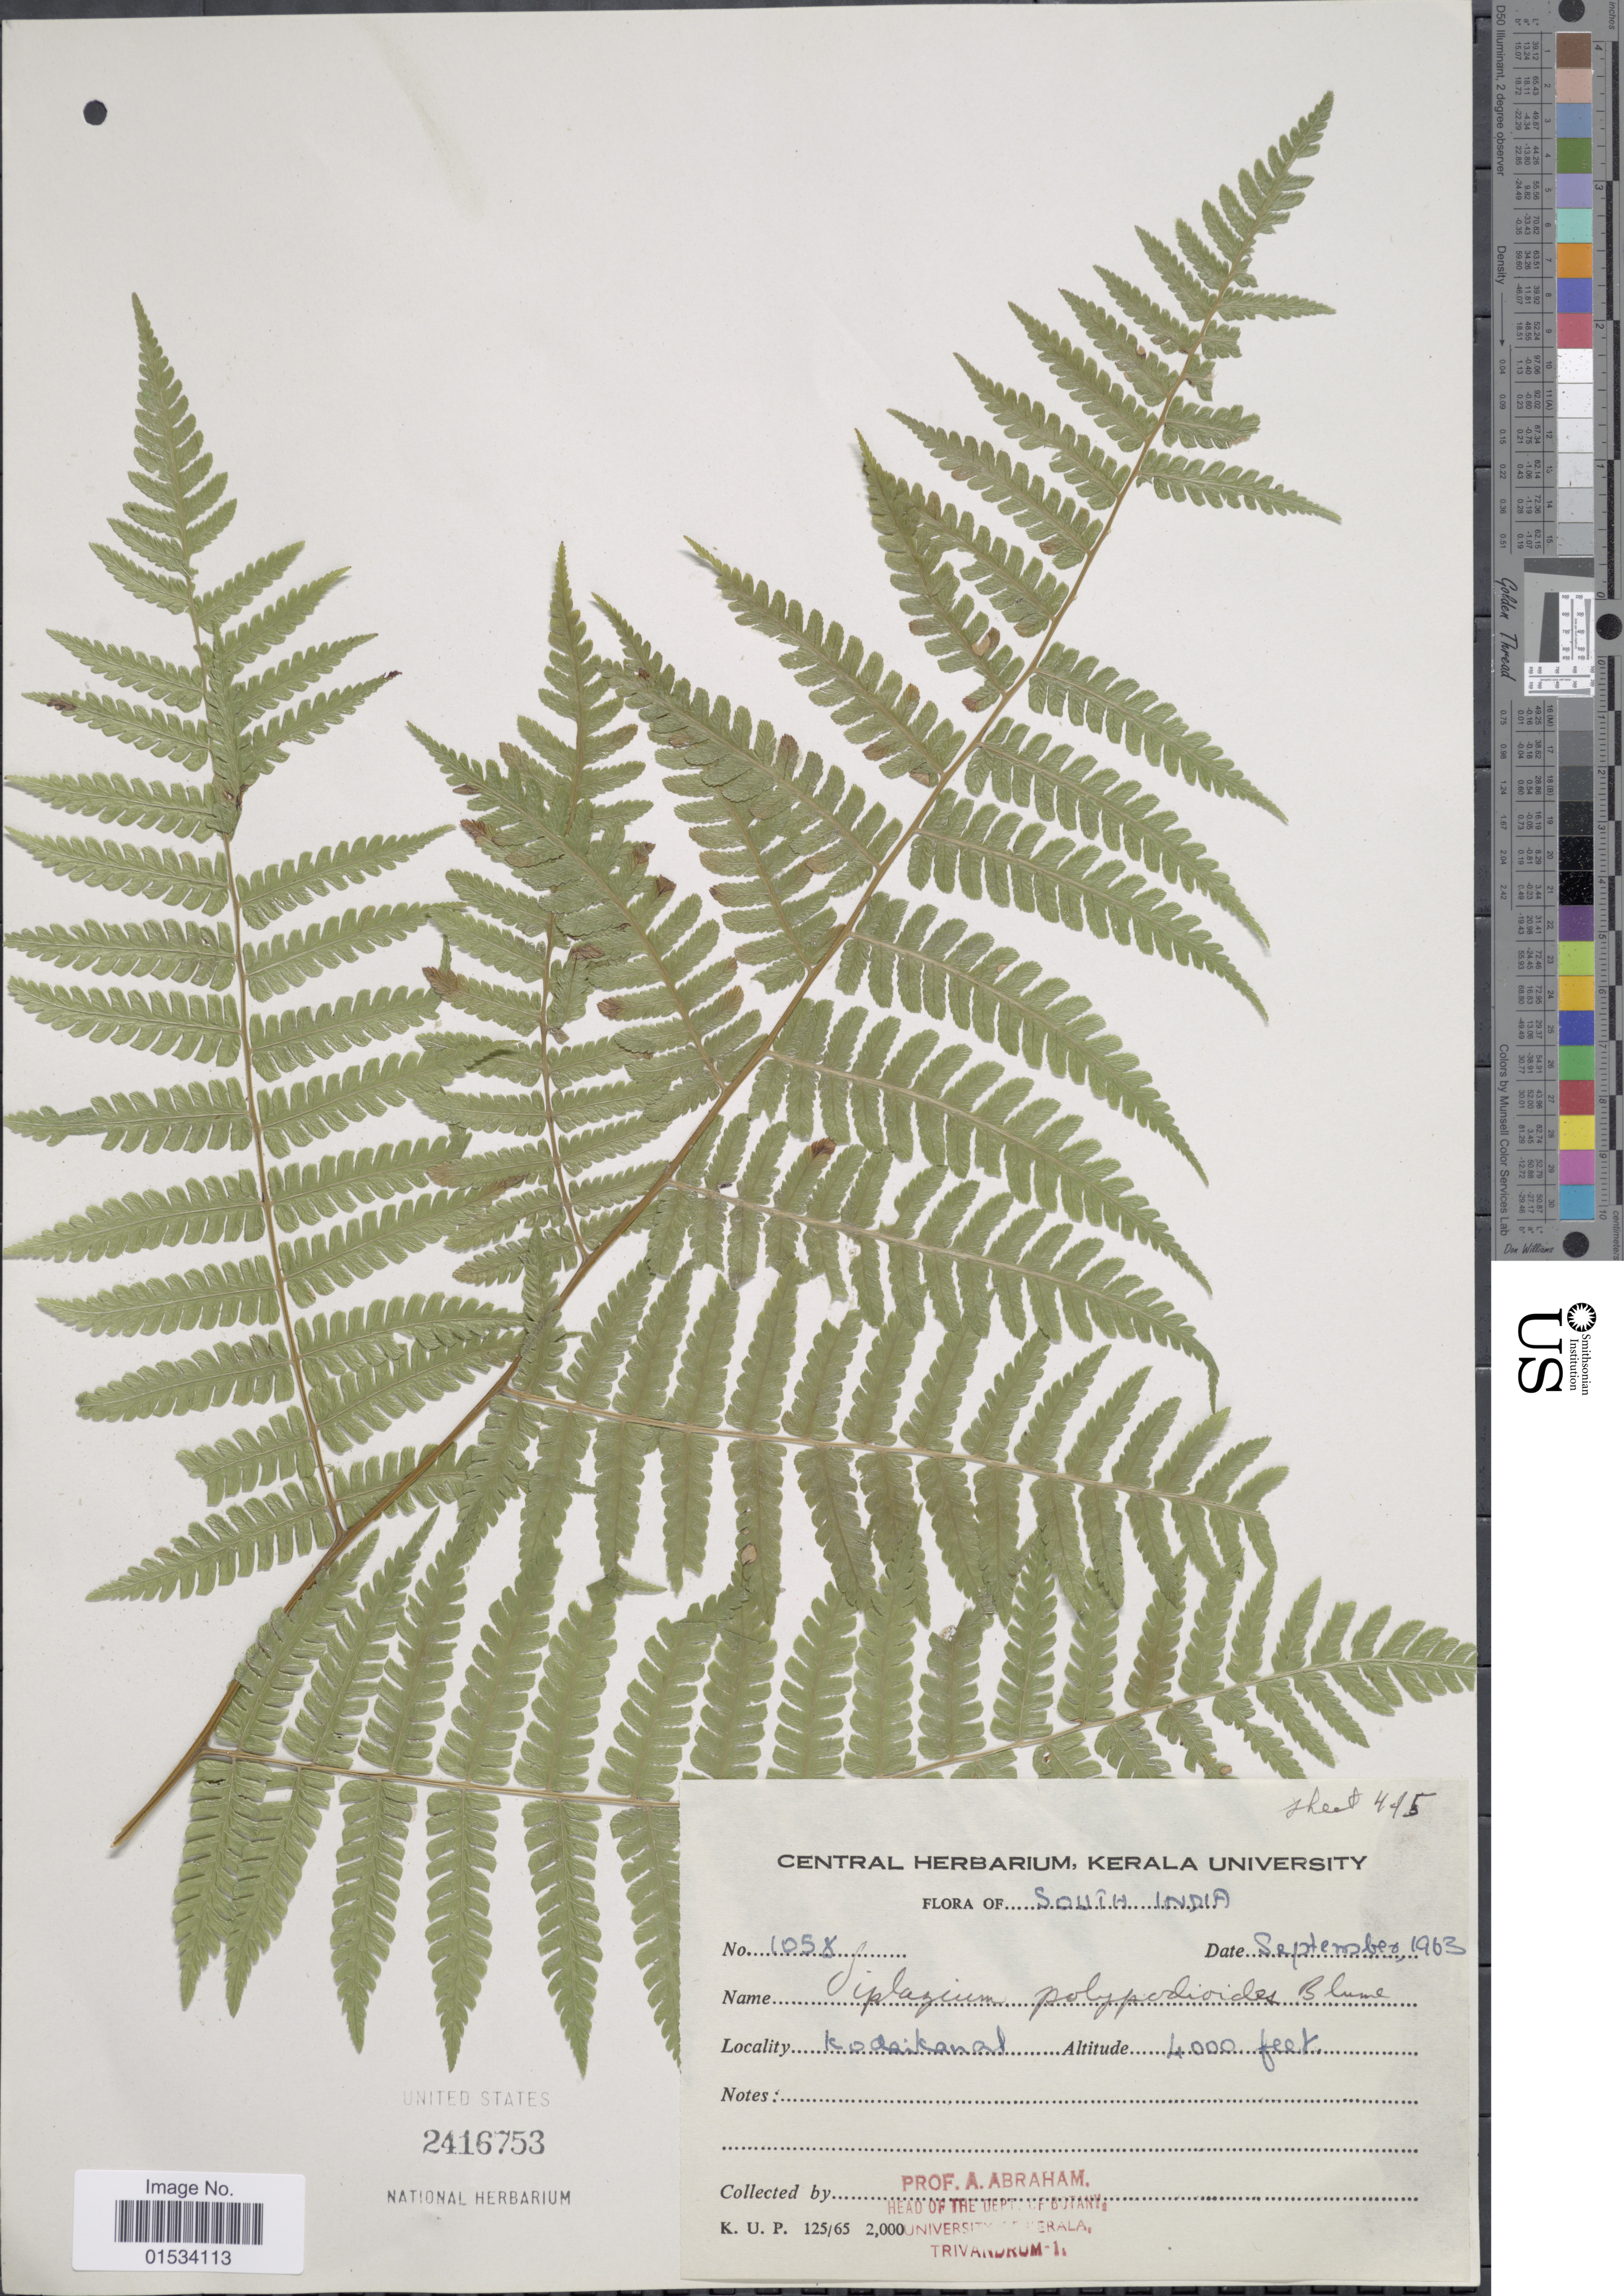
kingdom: Plantae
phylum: Tracheophyta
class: Polypodiopsida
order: Polypodiales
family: Athyriaceae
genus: Diplazium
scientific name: Diplazium polypodioides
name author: Blume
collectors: A. Abraham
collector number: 1058*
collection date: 1963-09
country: India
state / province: Tamil Nadu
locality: South India, Kodaikanal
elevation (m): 1219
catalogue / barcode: US 2416753